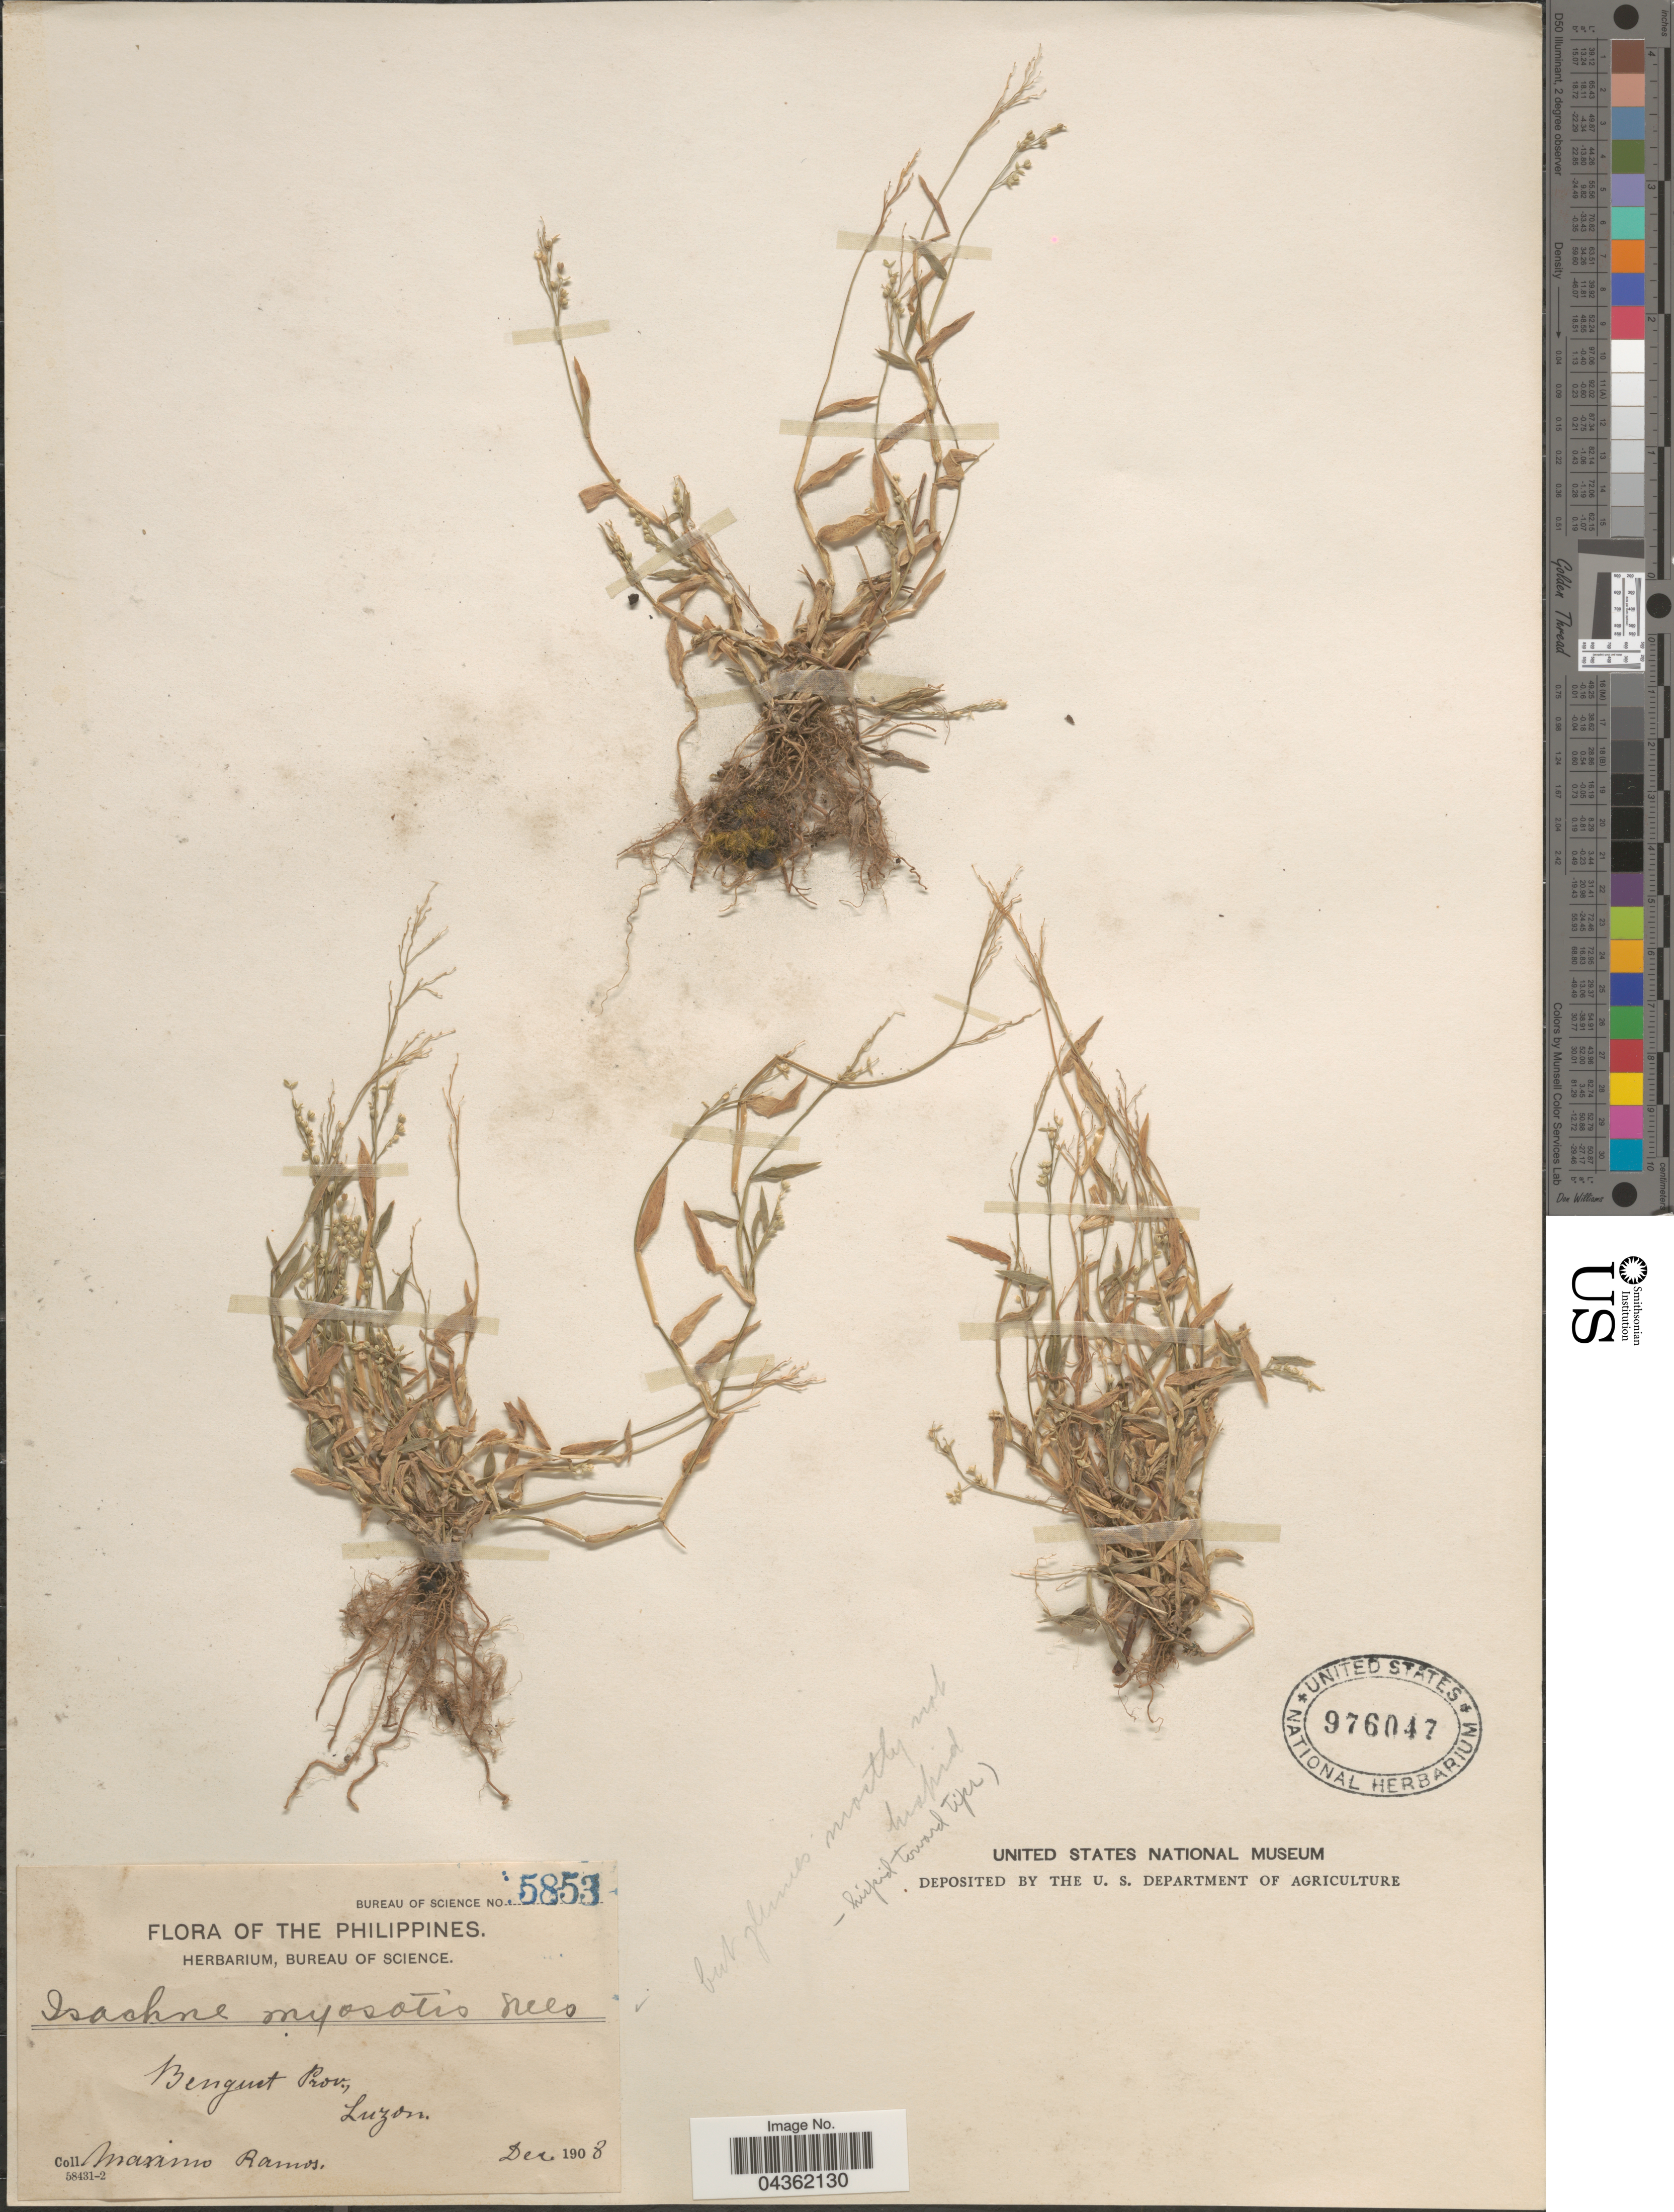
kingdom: Plantae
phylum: Tracheophyta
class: Liliopsida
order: Poales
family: Poaceae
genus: Isachne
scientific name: Isachne myosotis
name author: Nees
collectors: M. Ramos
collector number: Bureau of Science 5853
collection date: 1908-12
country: Philippines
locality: Benguet Prov., Luzon.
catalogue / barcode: US 976047